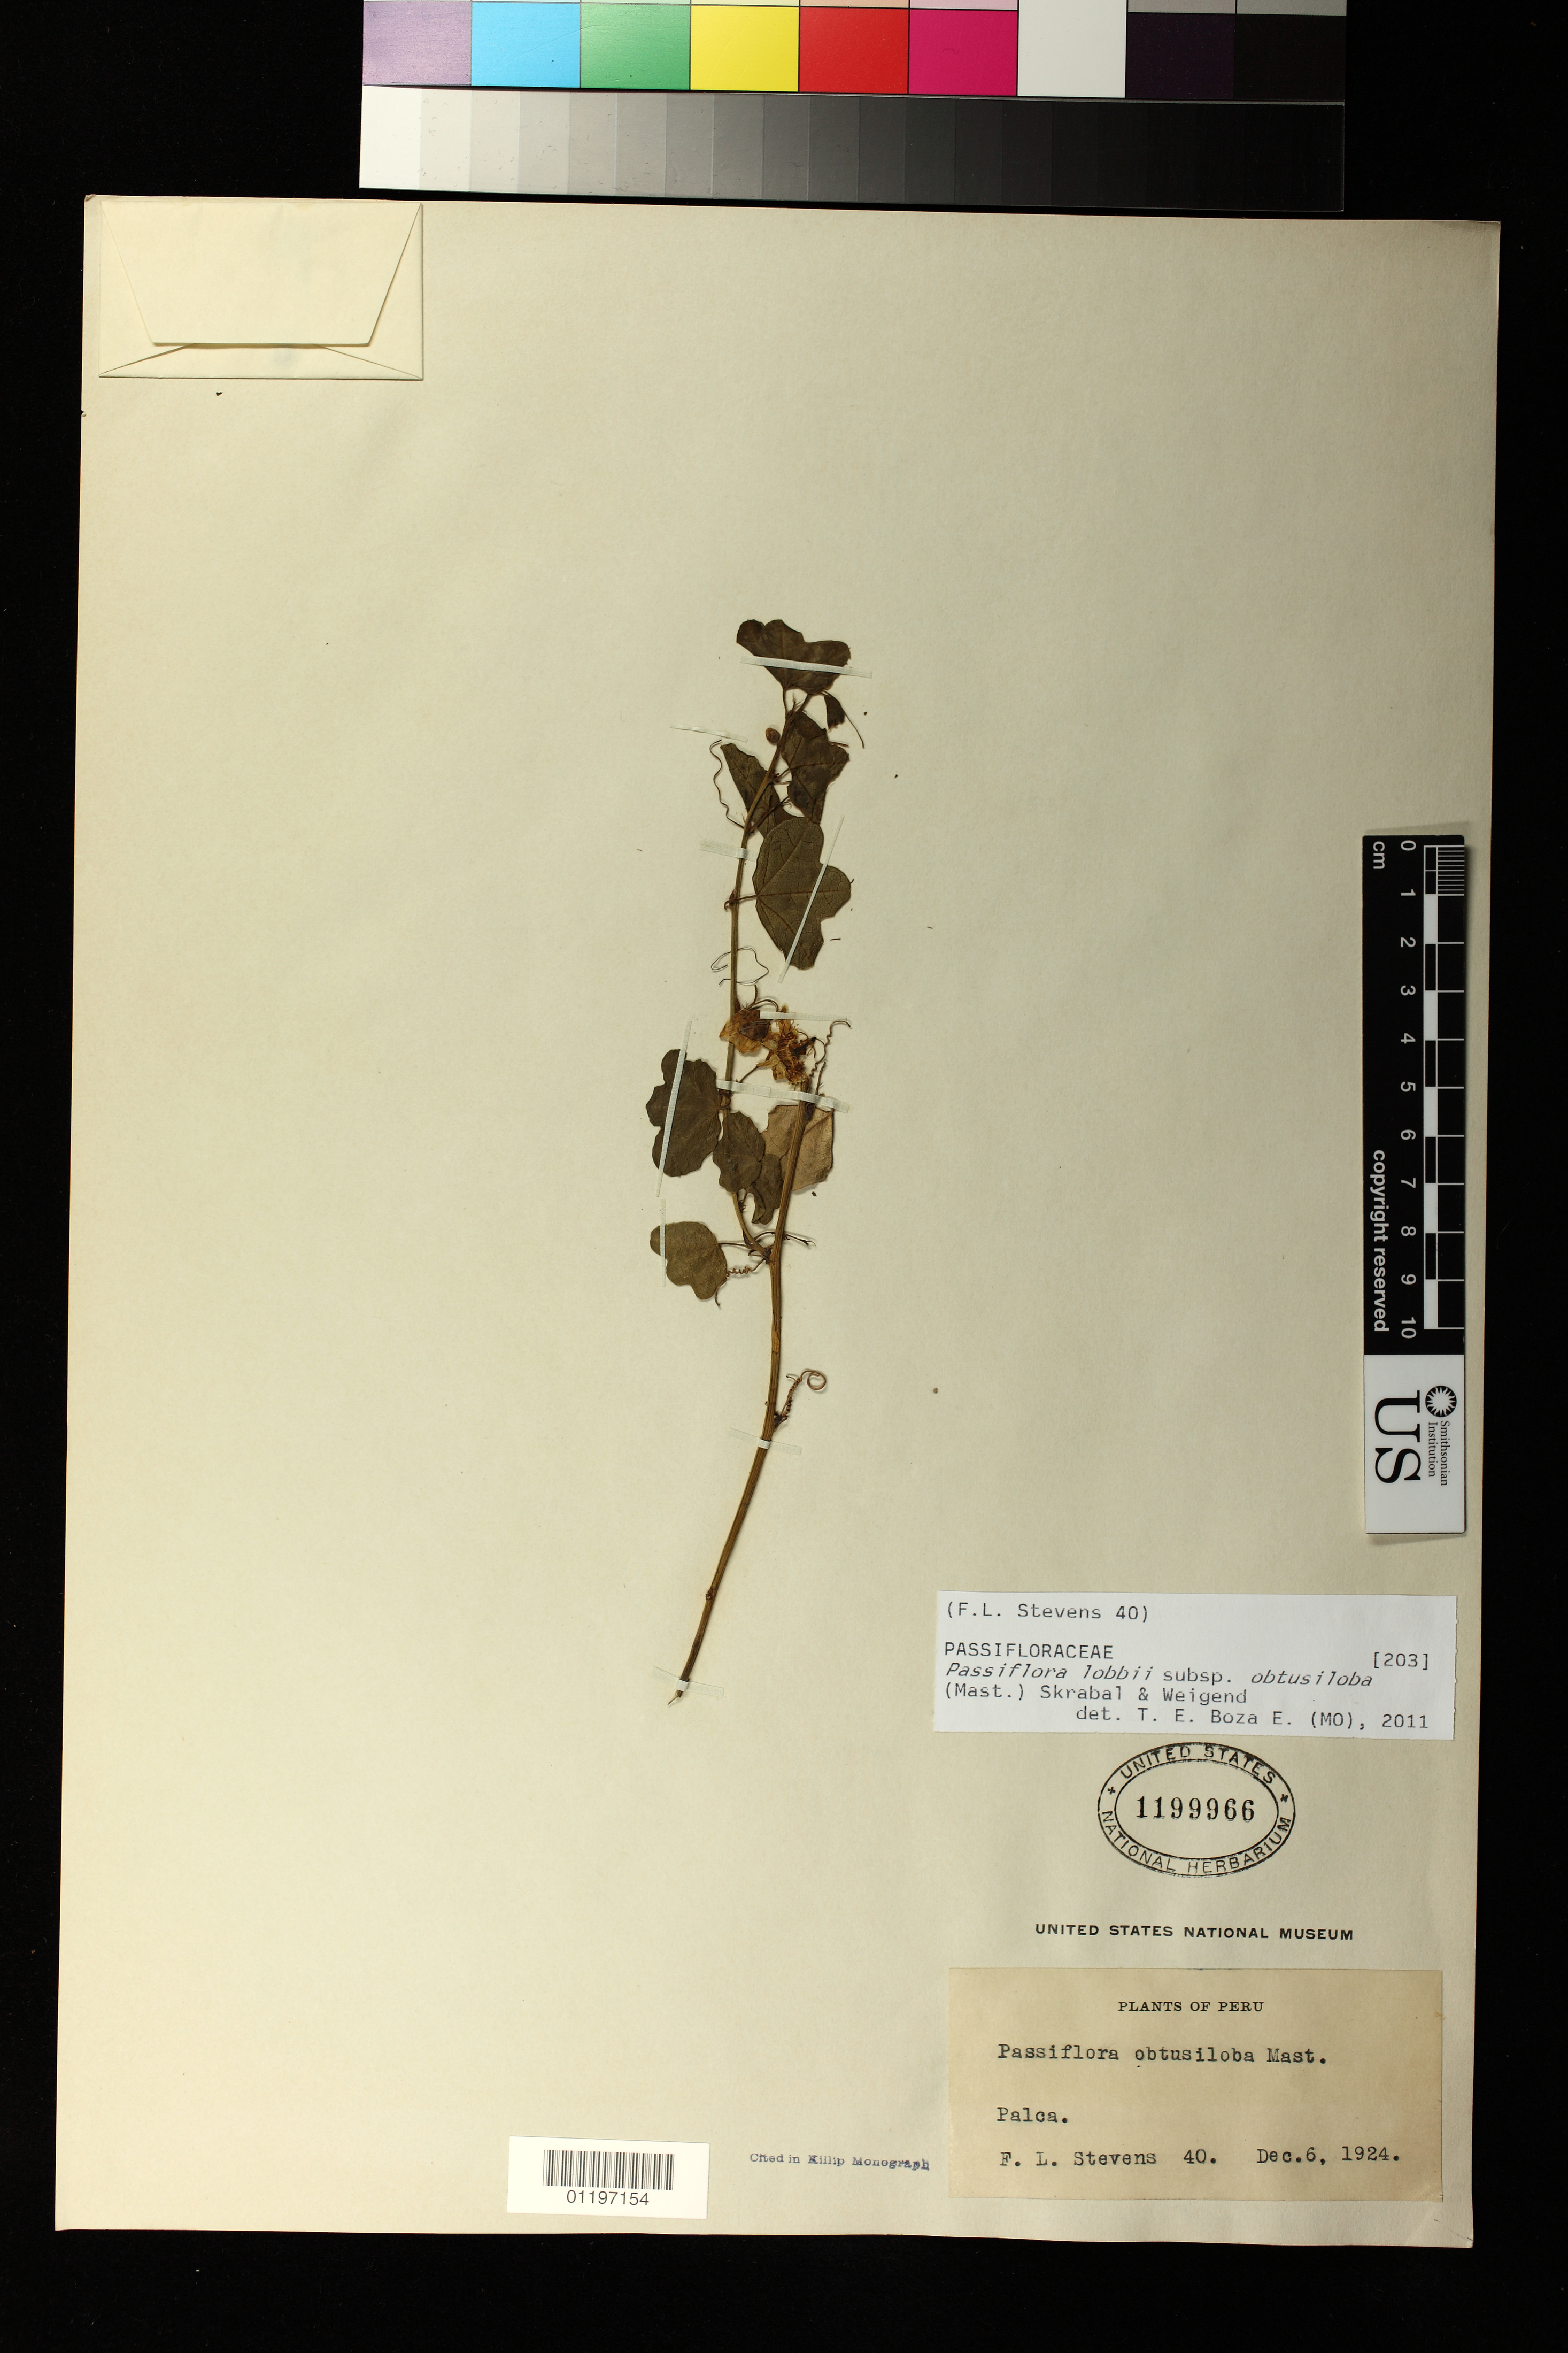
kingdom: Plantae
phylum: Tracheophyta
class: Magnoliopsida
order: Malpighiales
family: Passifloraceae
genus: Passiflora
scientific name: Passiflora lobbii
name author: Mast.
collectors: F. L. Stevens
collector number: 40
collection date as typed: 12 Jun 1924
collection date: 1924-06-12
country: Peru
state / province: Junín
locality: Palca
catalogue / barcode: US 1199966